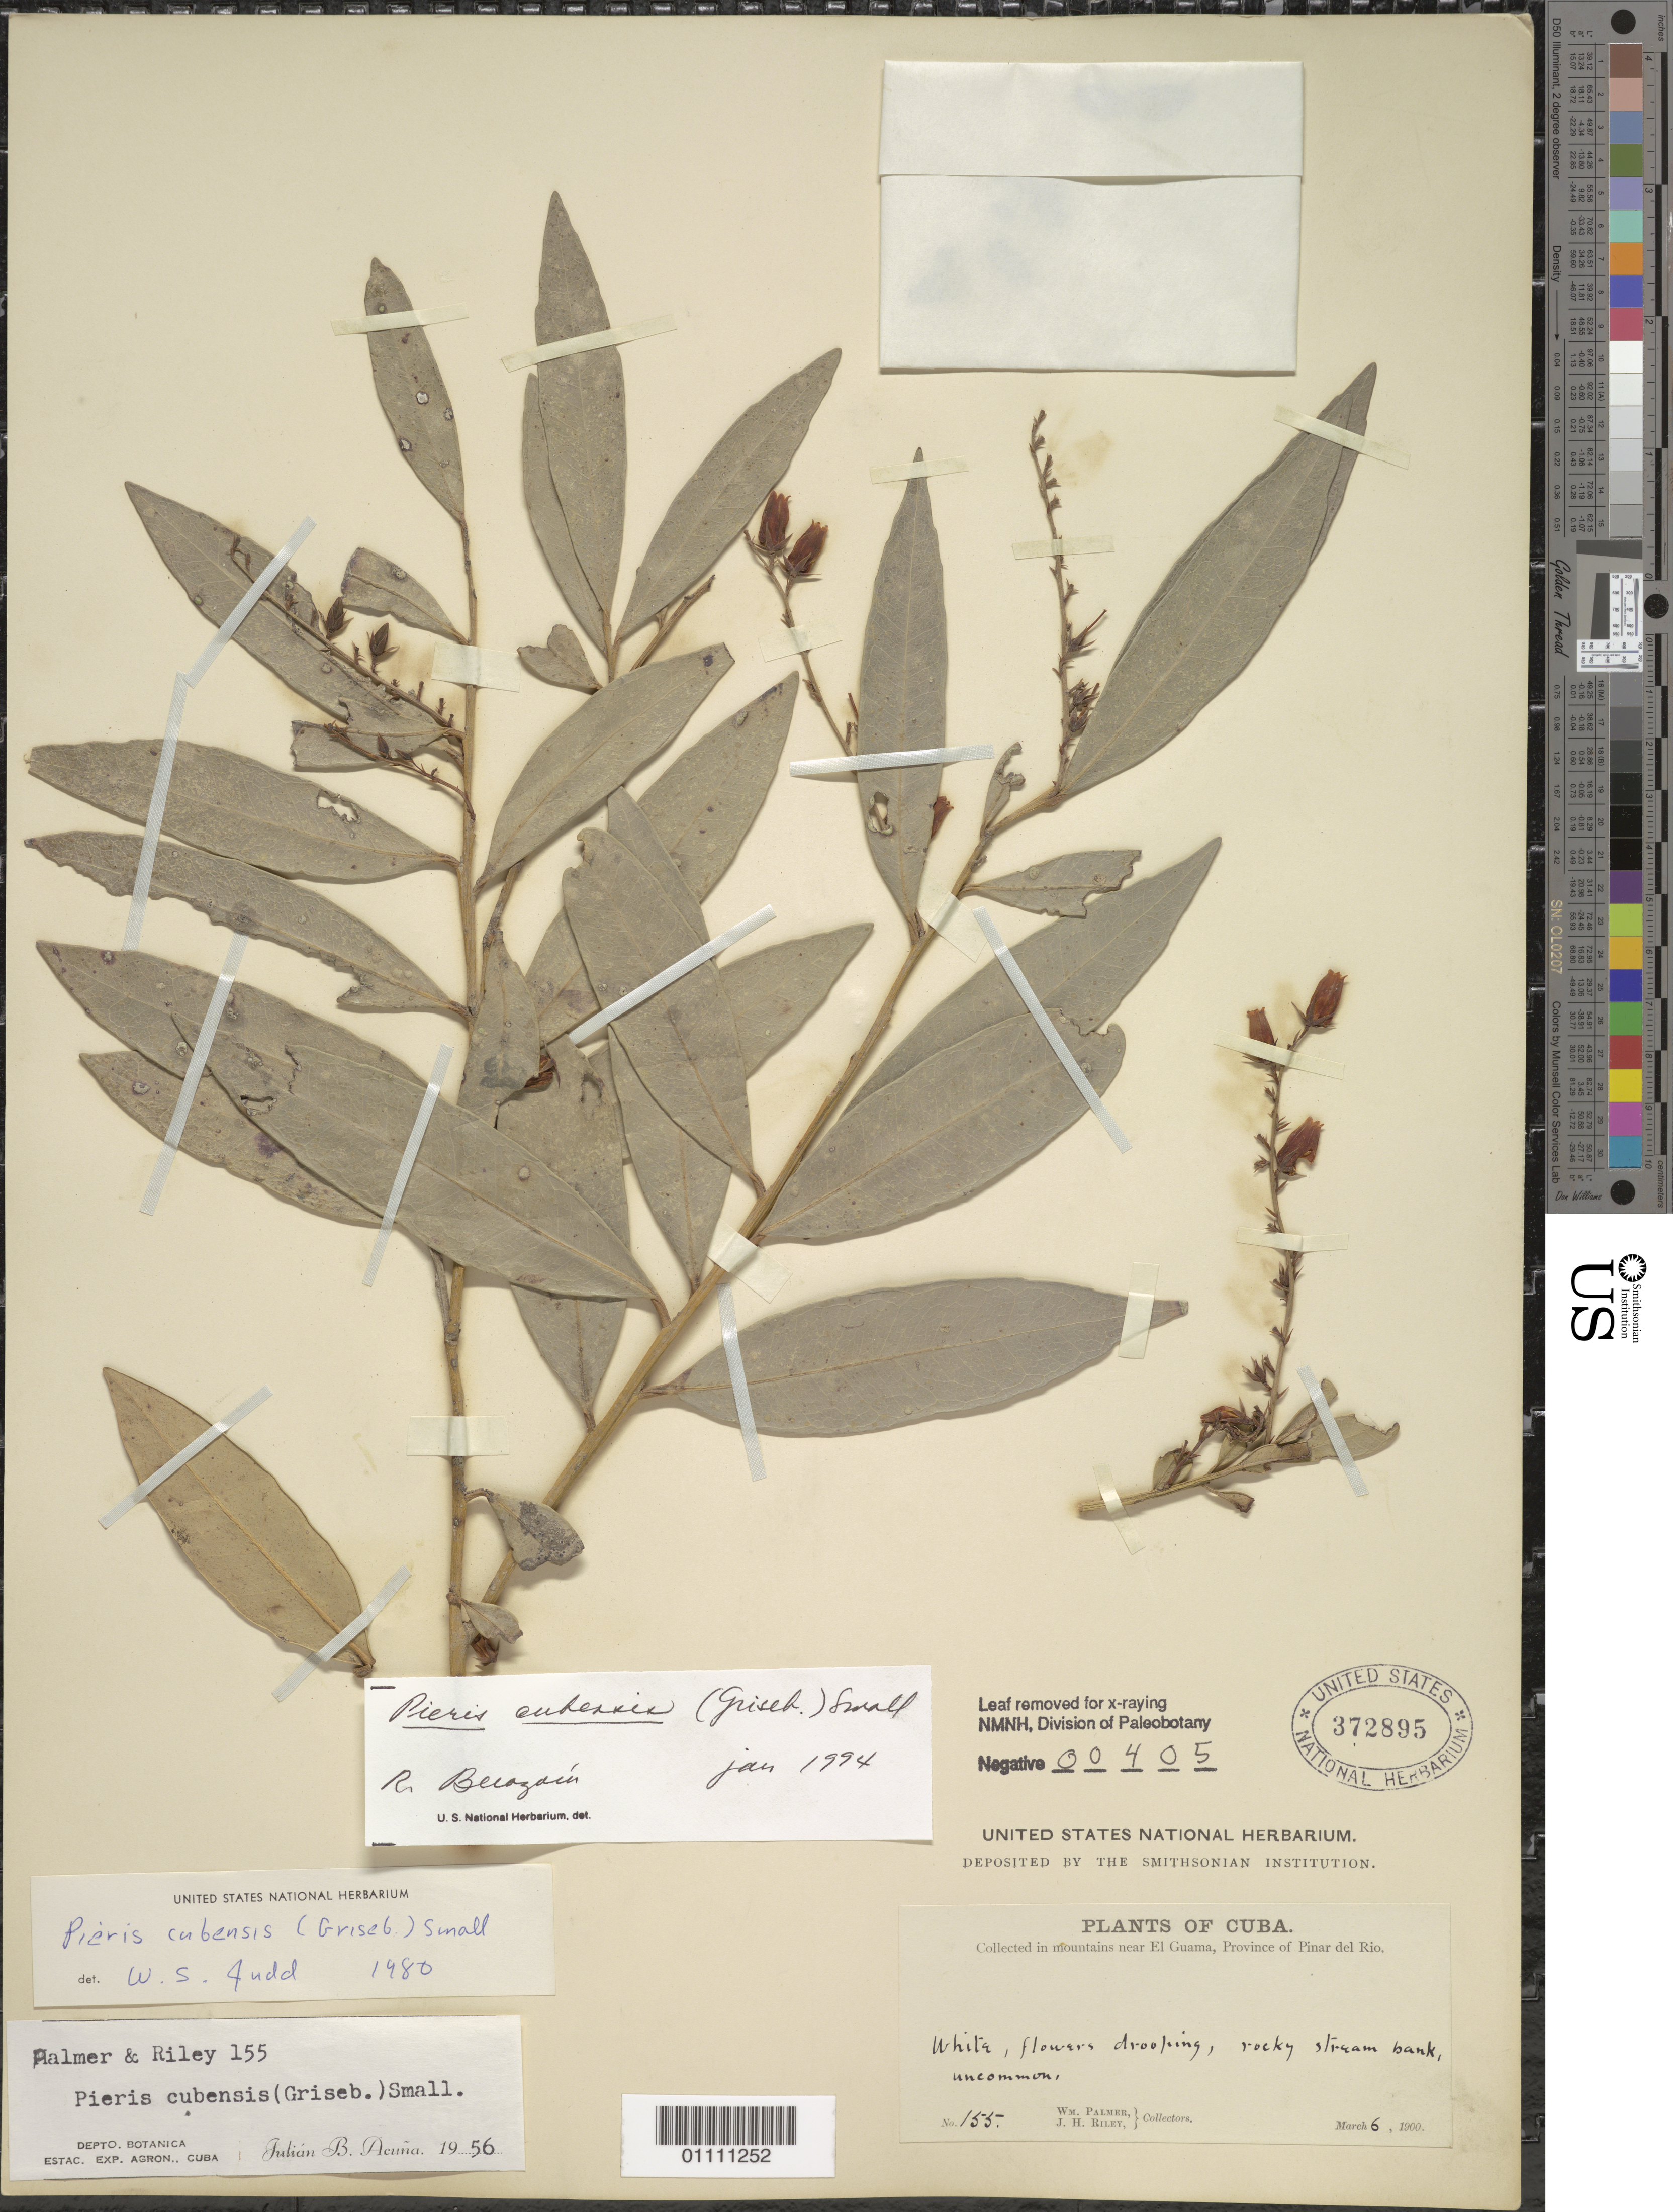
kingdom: Plantae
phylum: Tracheophyta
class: Magnoliopsida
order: Ericales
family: Ericaceae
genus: Pieris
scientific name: Pieris cubensis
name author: (Griseb.) Small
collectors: W. Palmer & J. H. Riley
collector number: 155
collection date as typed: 06 Mar 1900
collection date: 1900-03-06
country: Cuba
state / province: Pinar del Rio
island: Cuba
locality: Collected in mountains near El Guama Rocky stream bank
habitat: Uncommon.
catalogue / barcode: US 372895